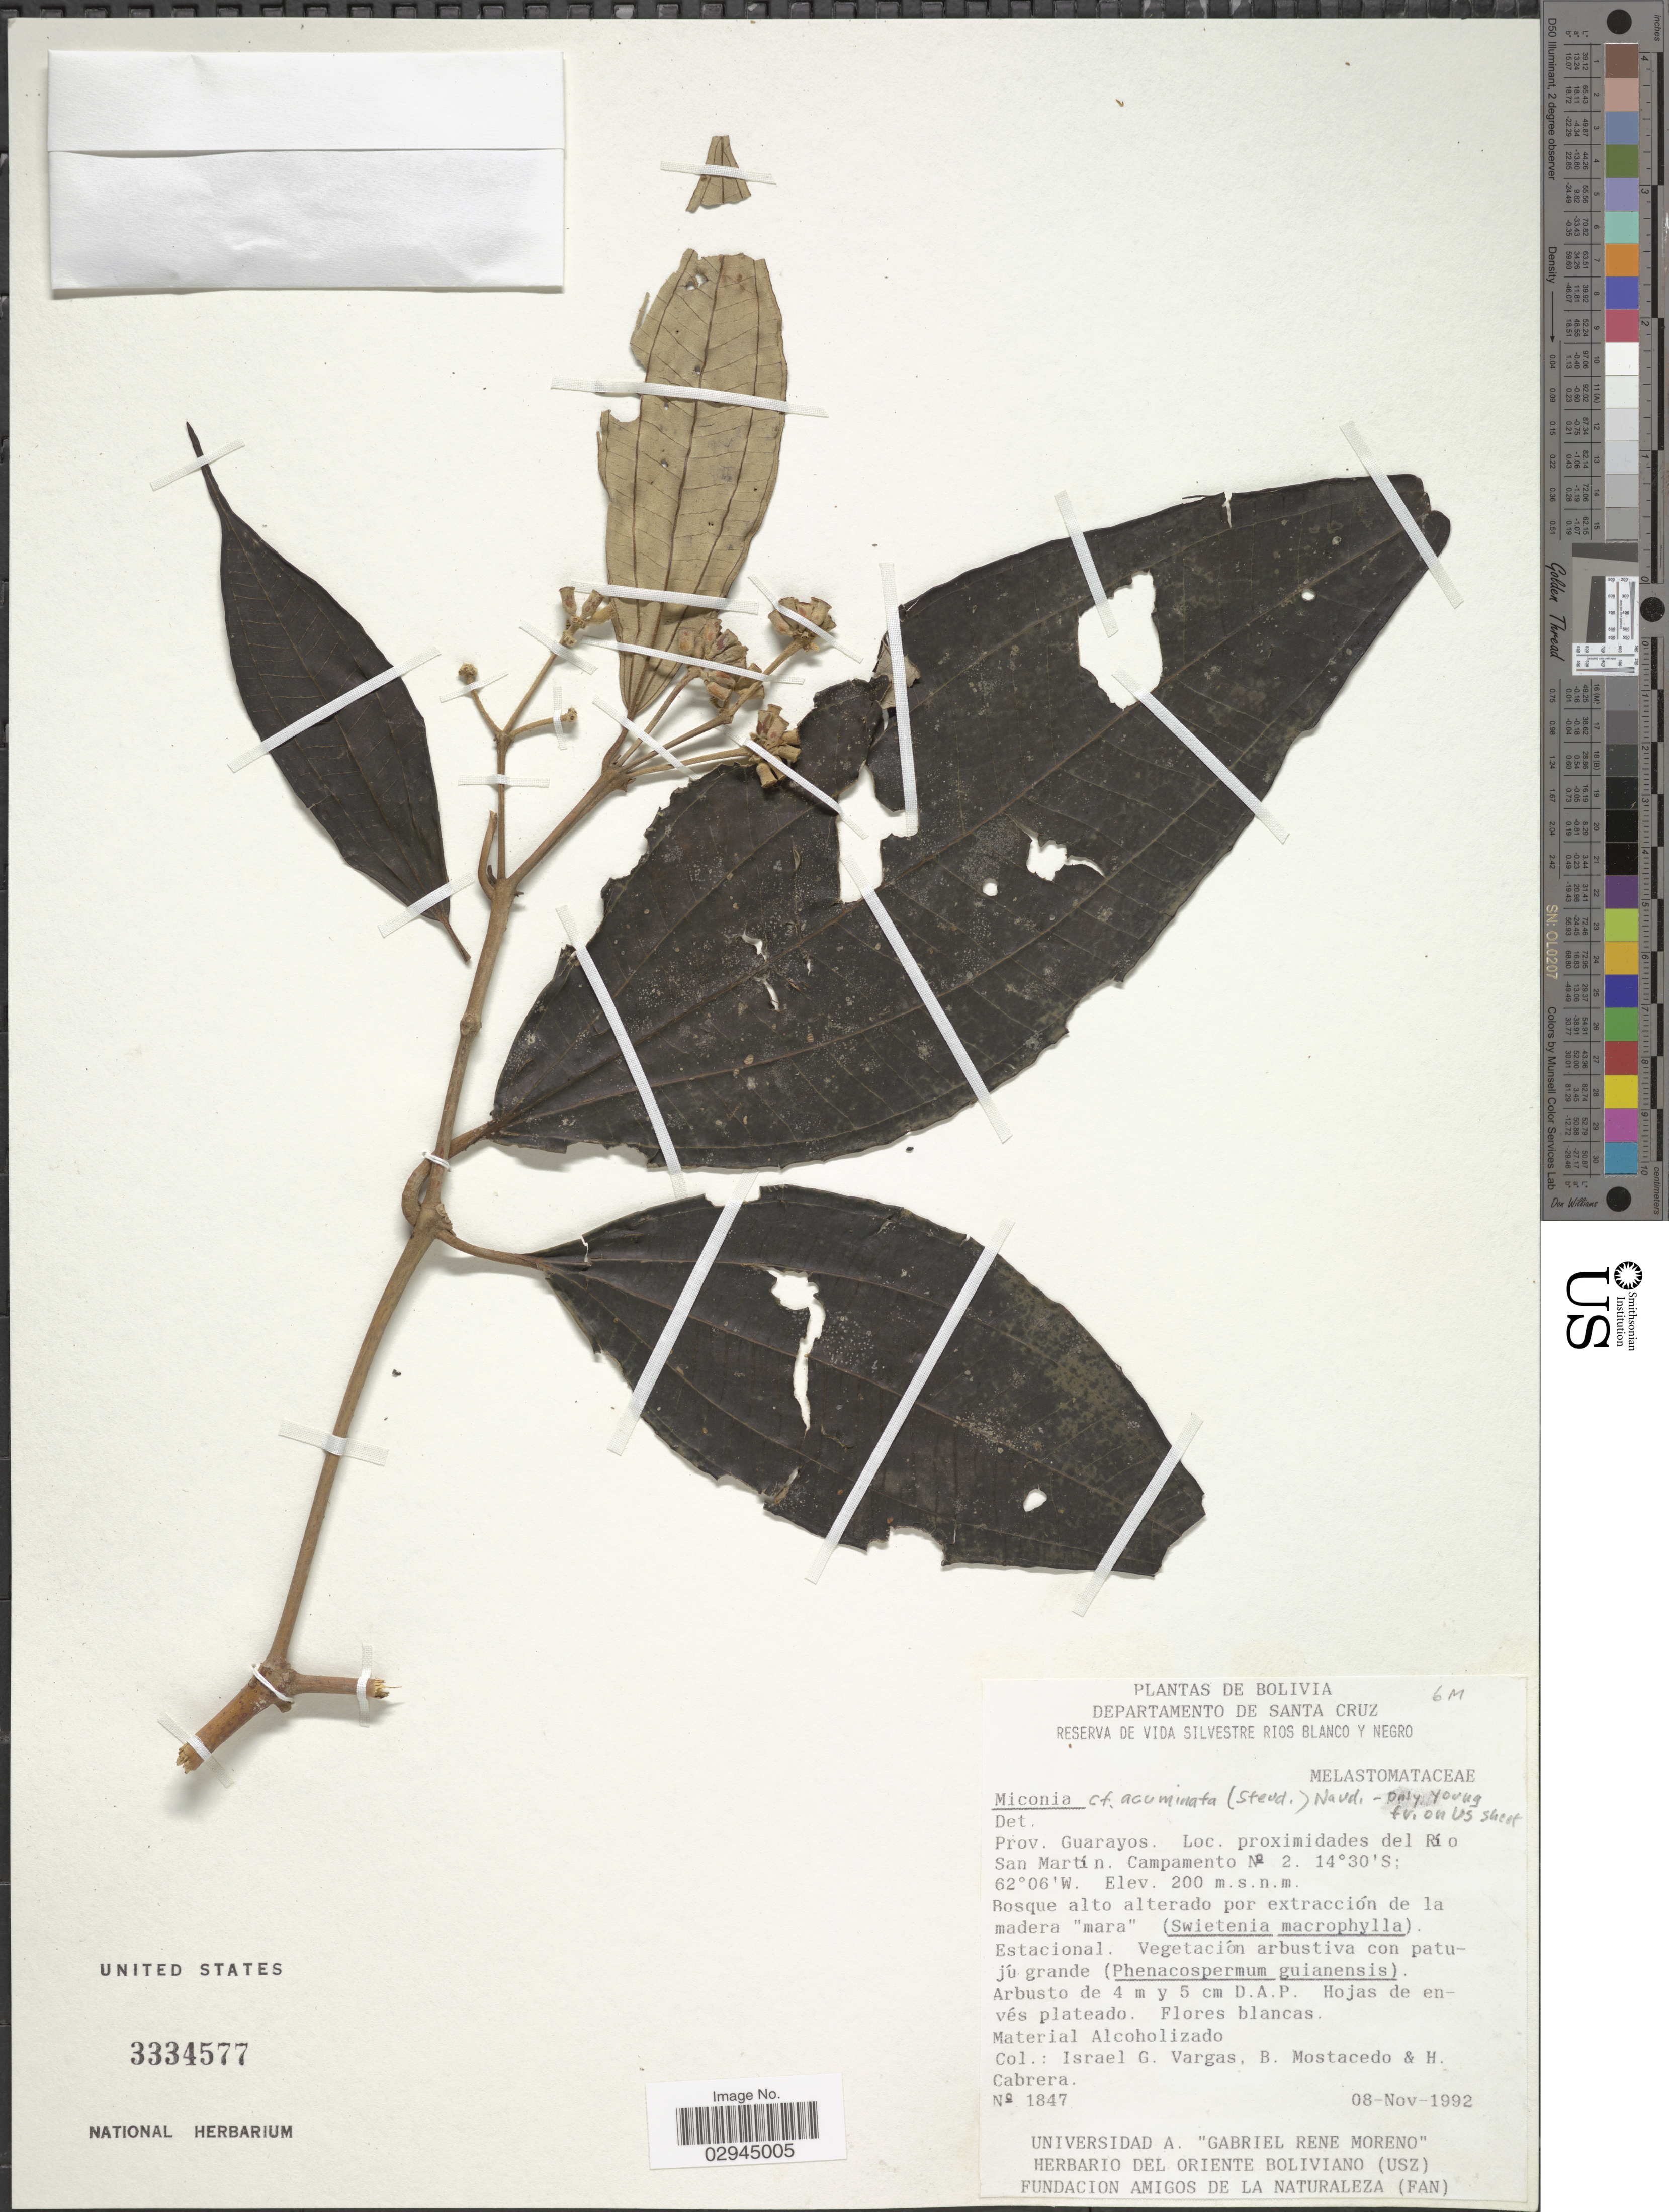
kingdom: Plantae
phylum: Tracheophyta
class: Magnoliopsida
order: Myrtales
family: Melastomataceae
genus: Miconia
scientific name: Miconia sp.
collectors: I. Vargas, B. Mostacedo & H. Cabrera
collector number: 1847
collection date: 1992-11-08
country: Bolivia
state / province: Santa Cruz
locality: Departamento de Santa Cruz. Prov. Guarayos. Proximidades del Río San Martín. Campamento. Nº 2.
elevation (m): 200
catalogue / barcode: US 3334577